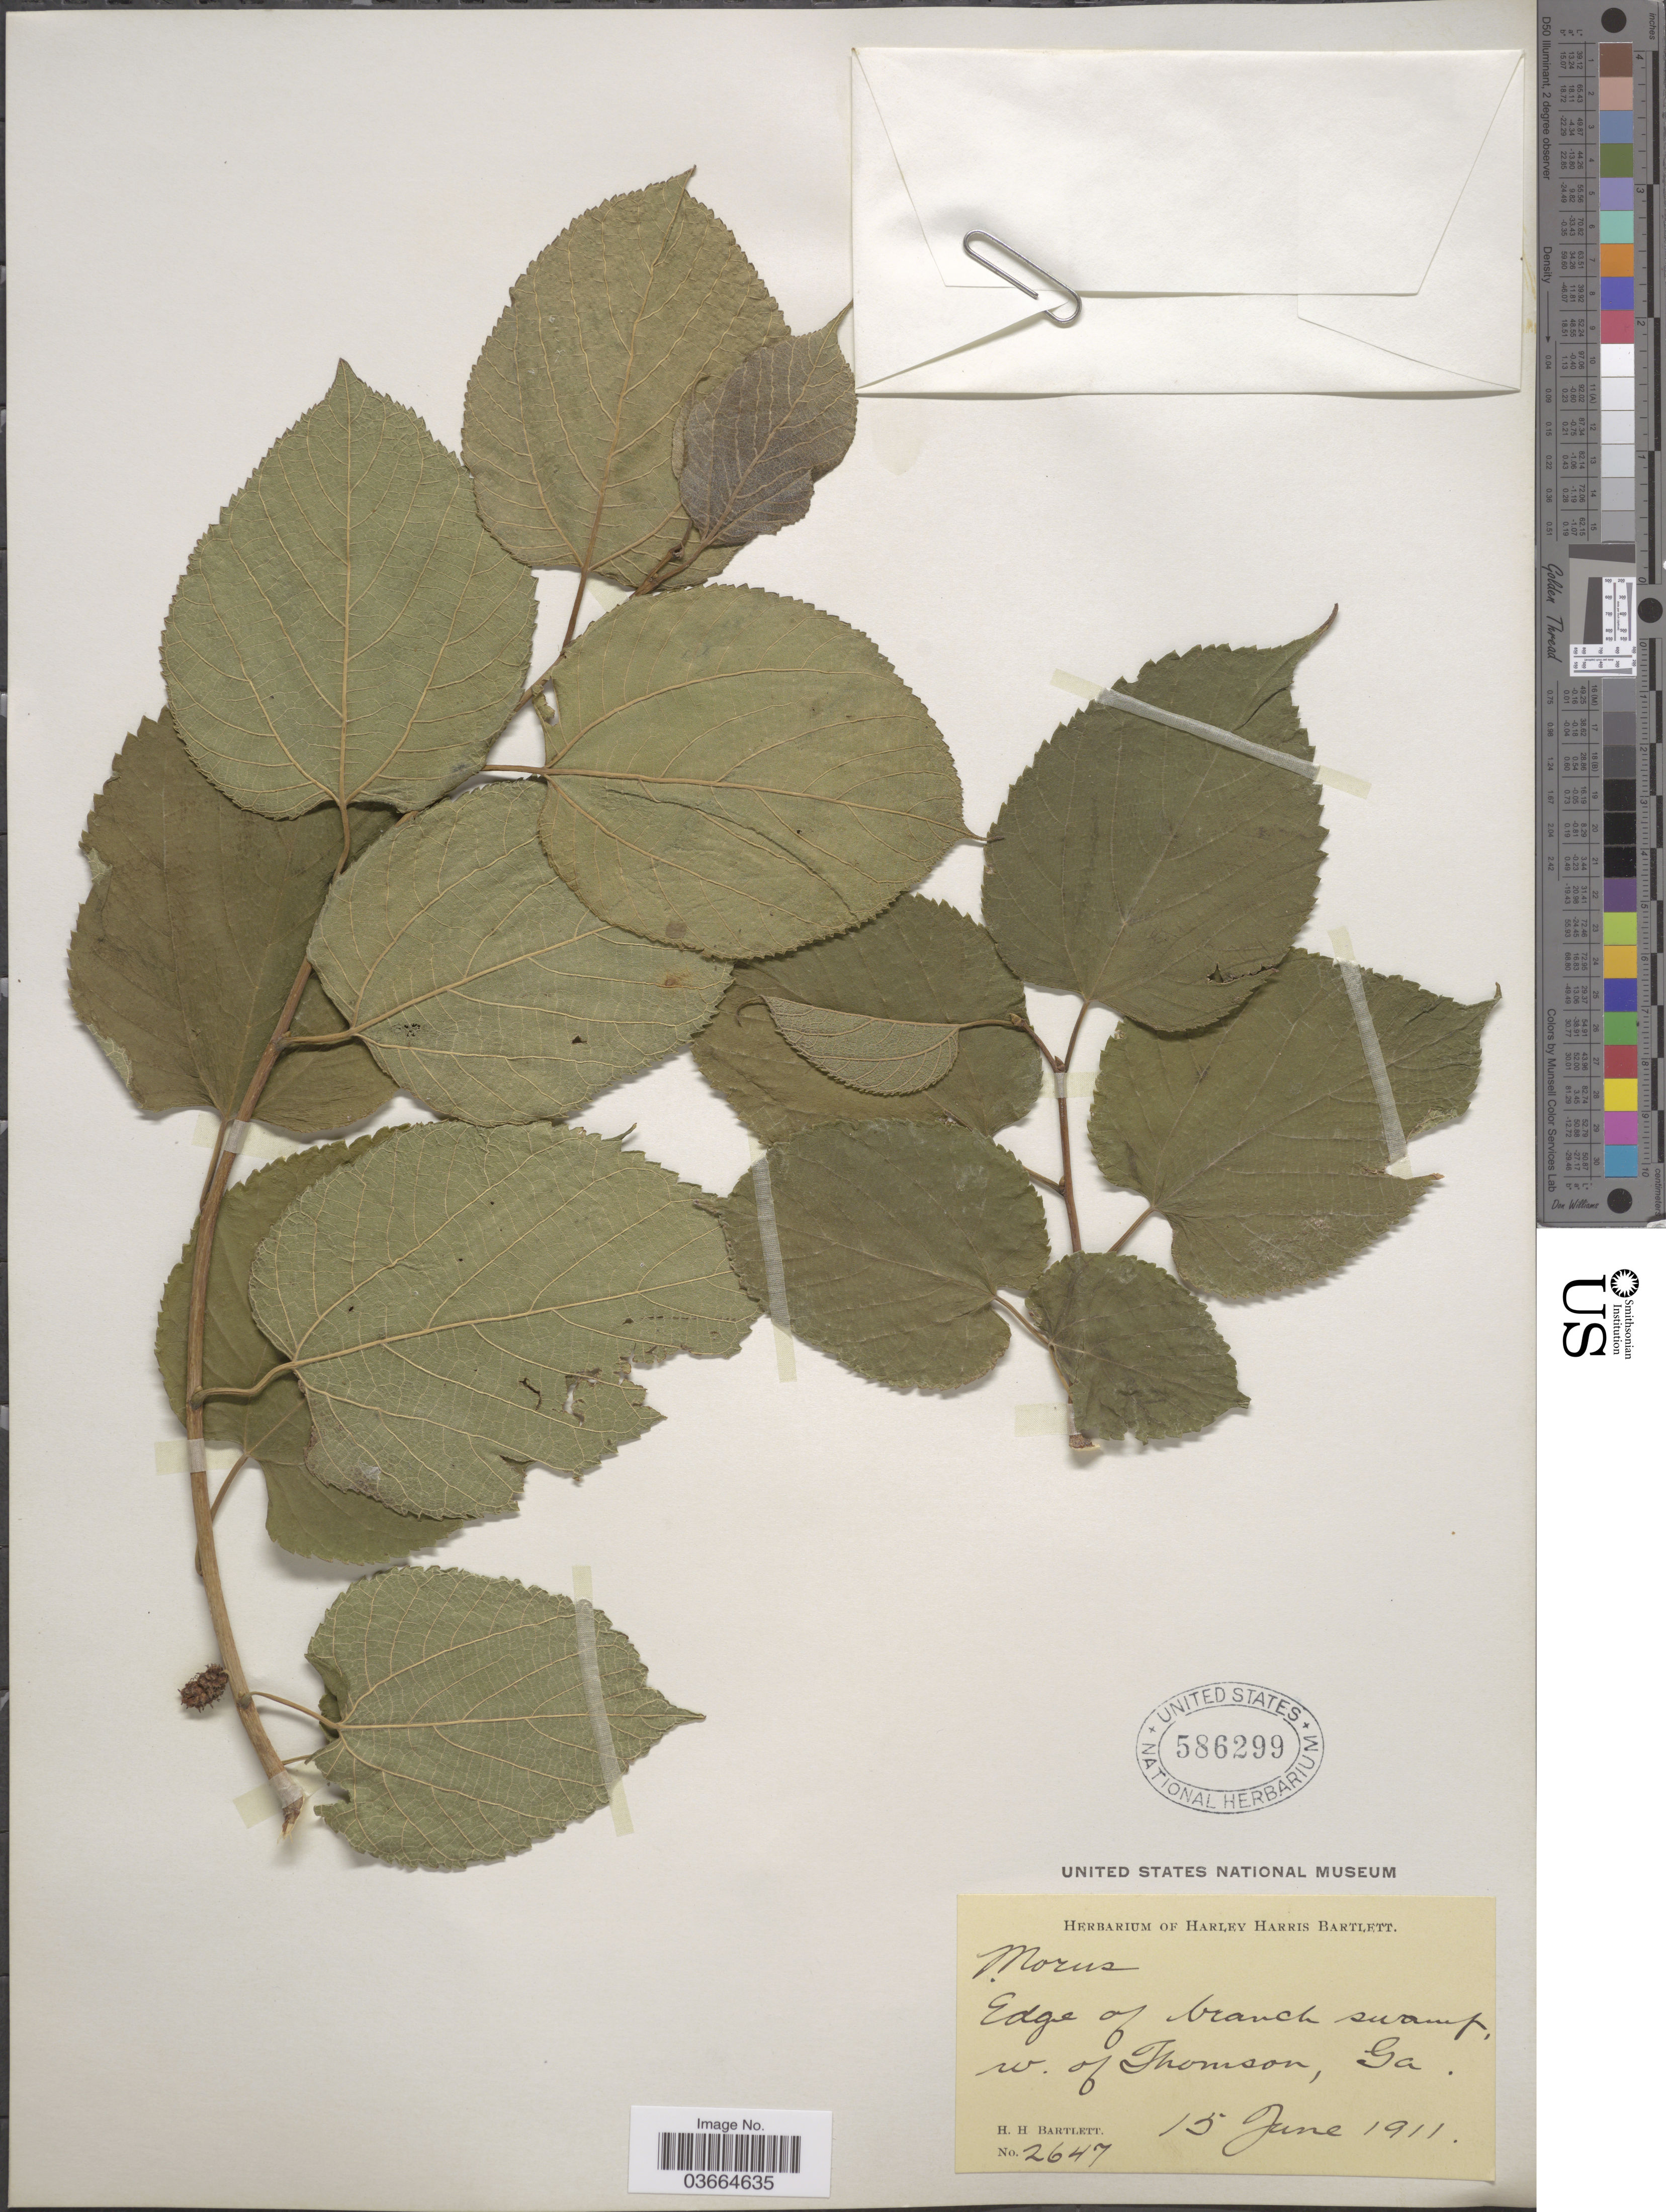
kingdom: Plantae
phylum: Tracheophyta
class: Magnoliopsida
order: Rosales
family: Moraceae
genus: Morus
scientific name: Morus rubra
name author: L.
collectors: H. H. Bartlett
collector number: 2647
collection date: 1911-06-15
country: United States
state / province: Georgia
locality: Edge of branch swamp w. of Thomson.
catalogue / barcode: US 586299